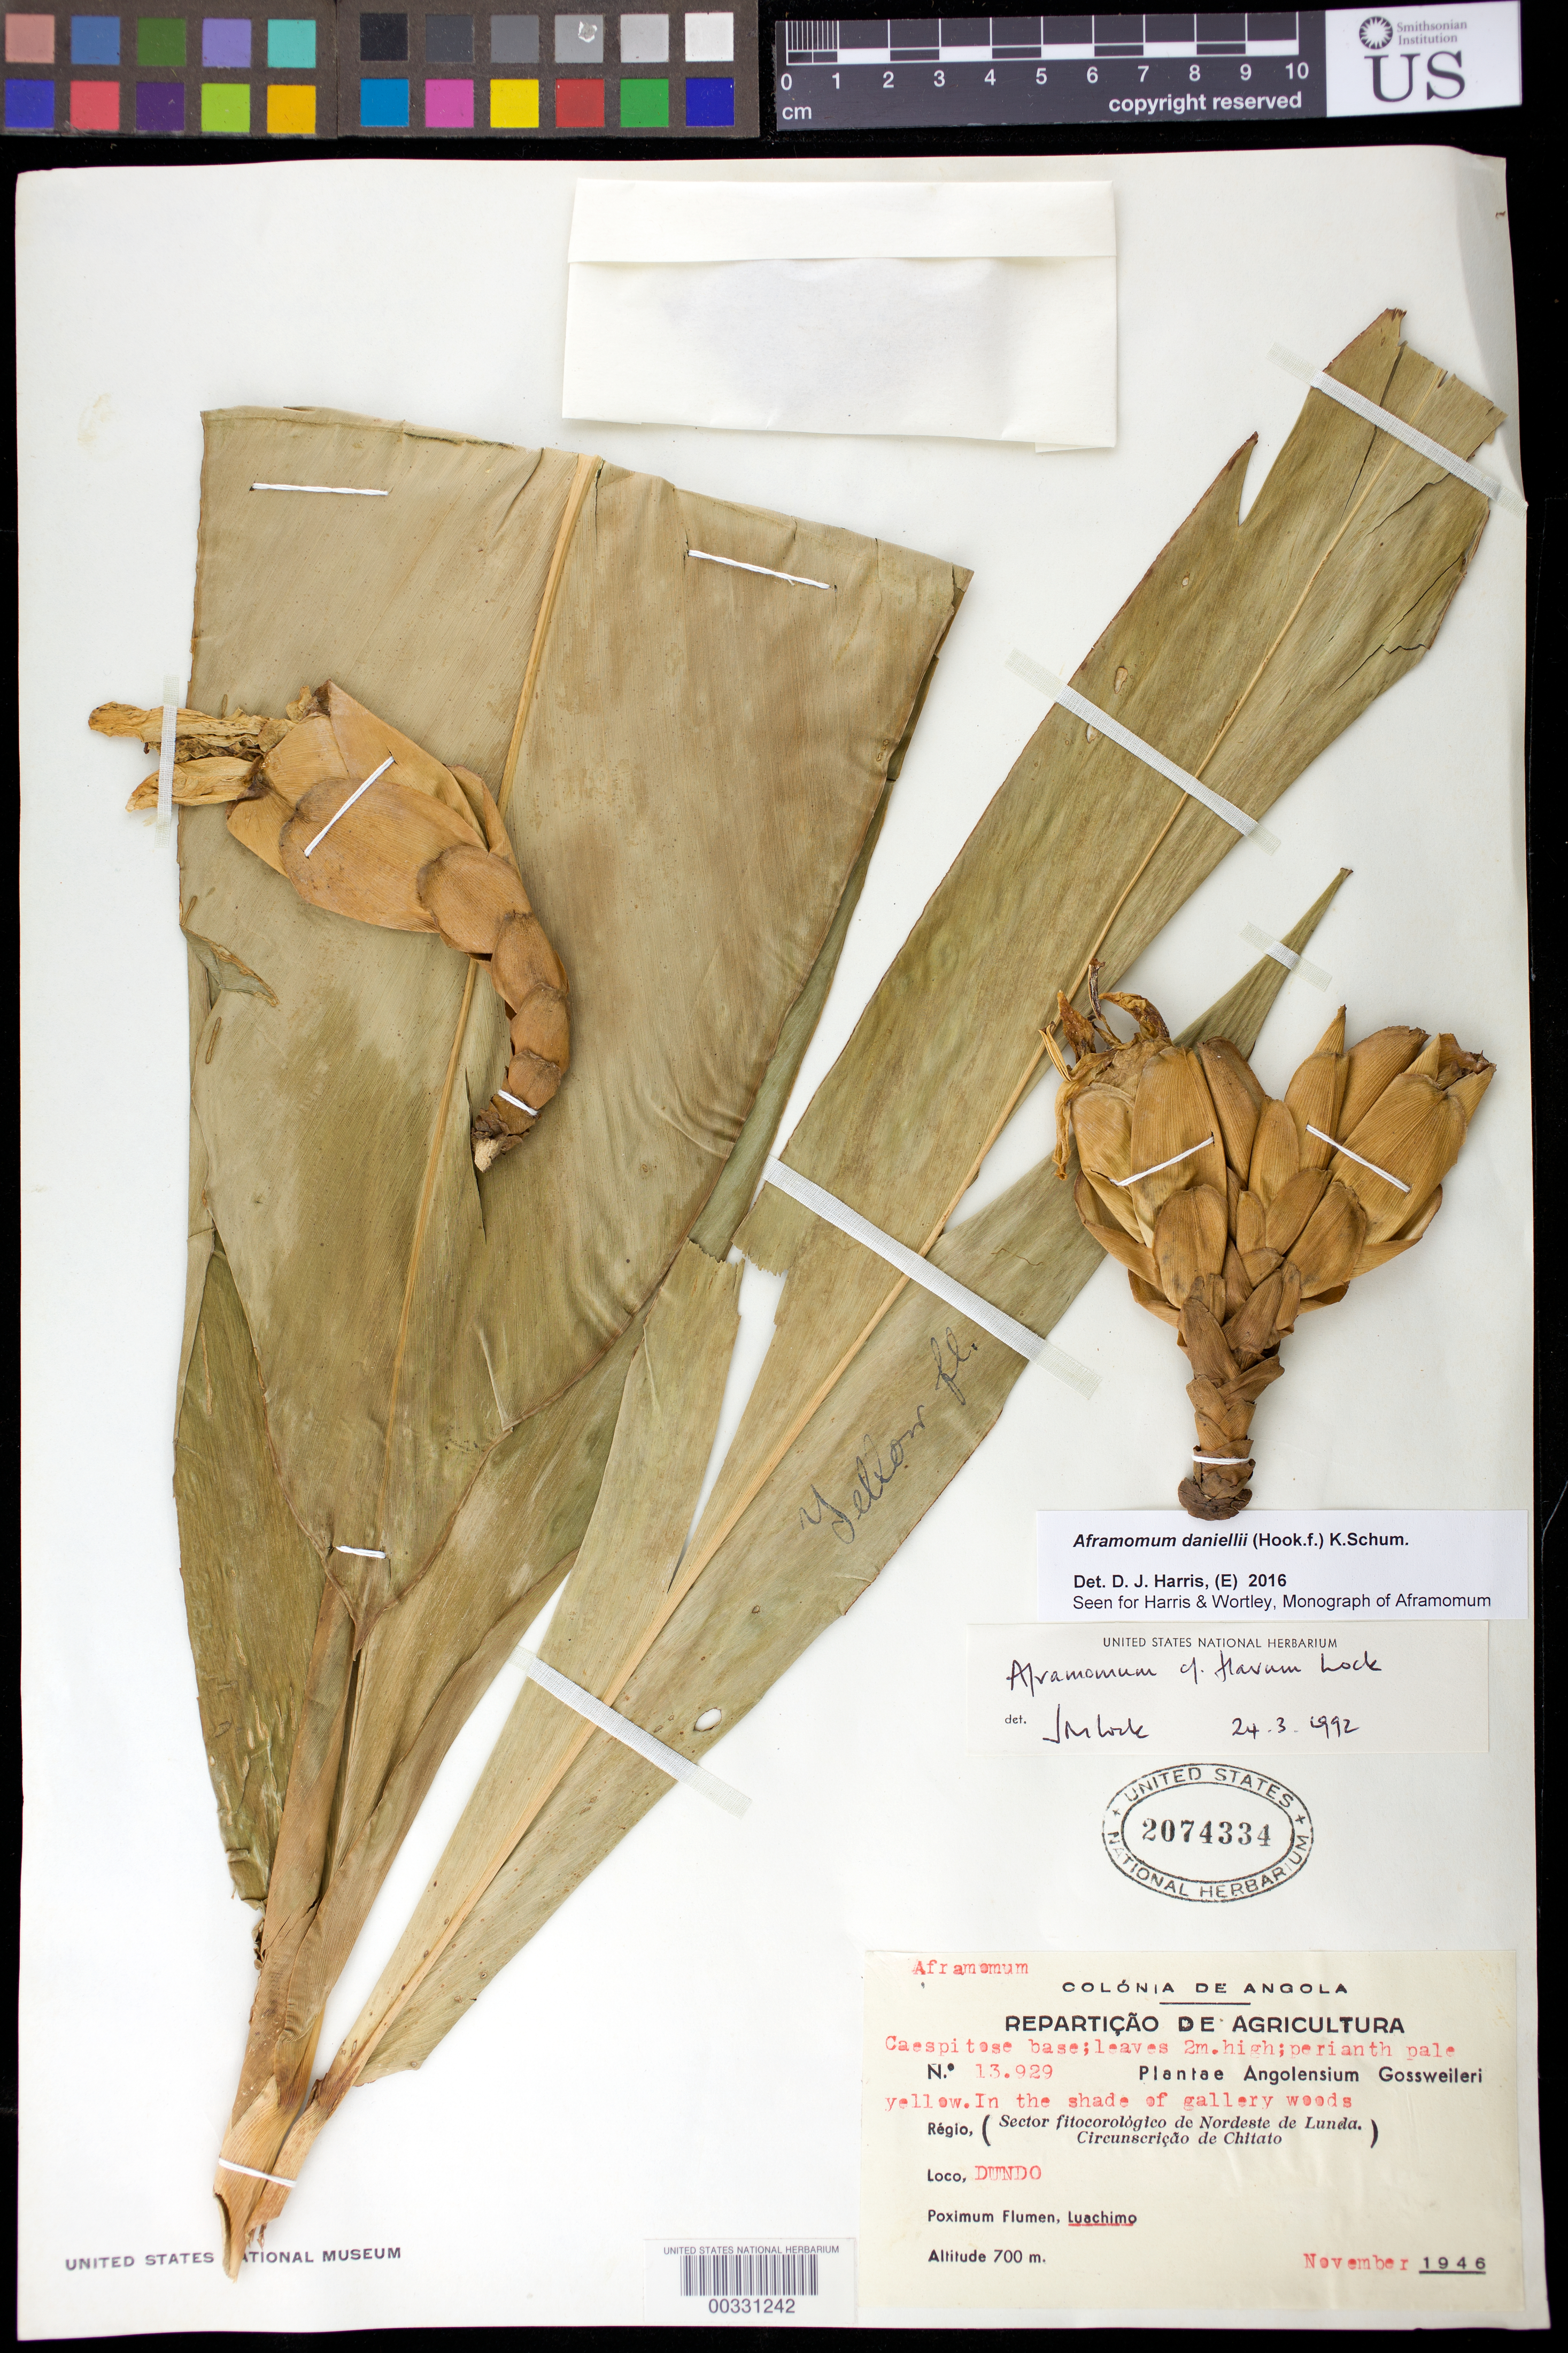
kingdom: Plantae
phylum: Tracheophyta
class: Liliopsida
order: Zingiberales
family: Zingiberaceae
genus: Aframomum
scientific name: Aframomum daniellii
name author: (Hook. f.) K. Schum.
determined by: Harris, D. J.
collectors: F. Gossweiler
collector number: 13929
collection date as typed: Nov 1946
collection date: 1946-11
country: Angola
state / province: Lunda Norte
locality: Sector fitocorologico de Nordeste de Lunda, circunscricao de Chitato, Dundo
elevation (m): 700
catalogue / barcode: US 2074334